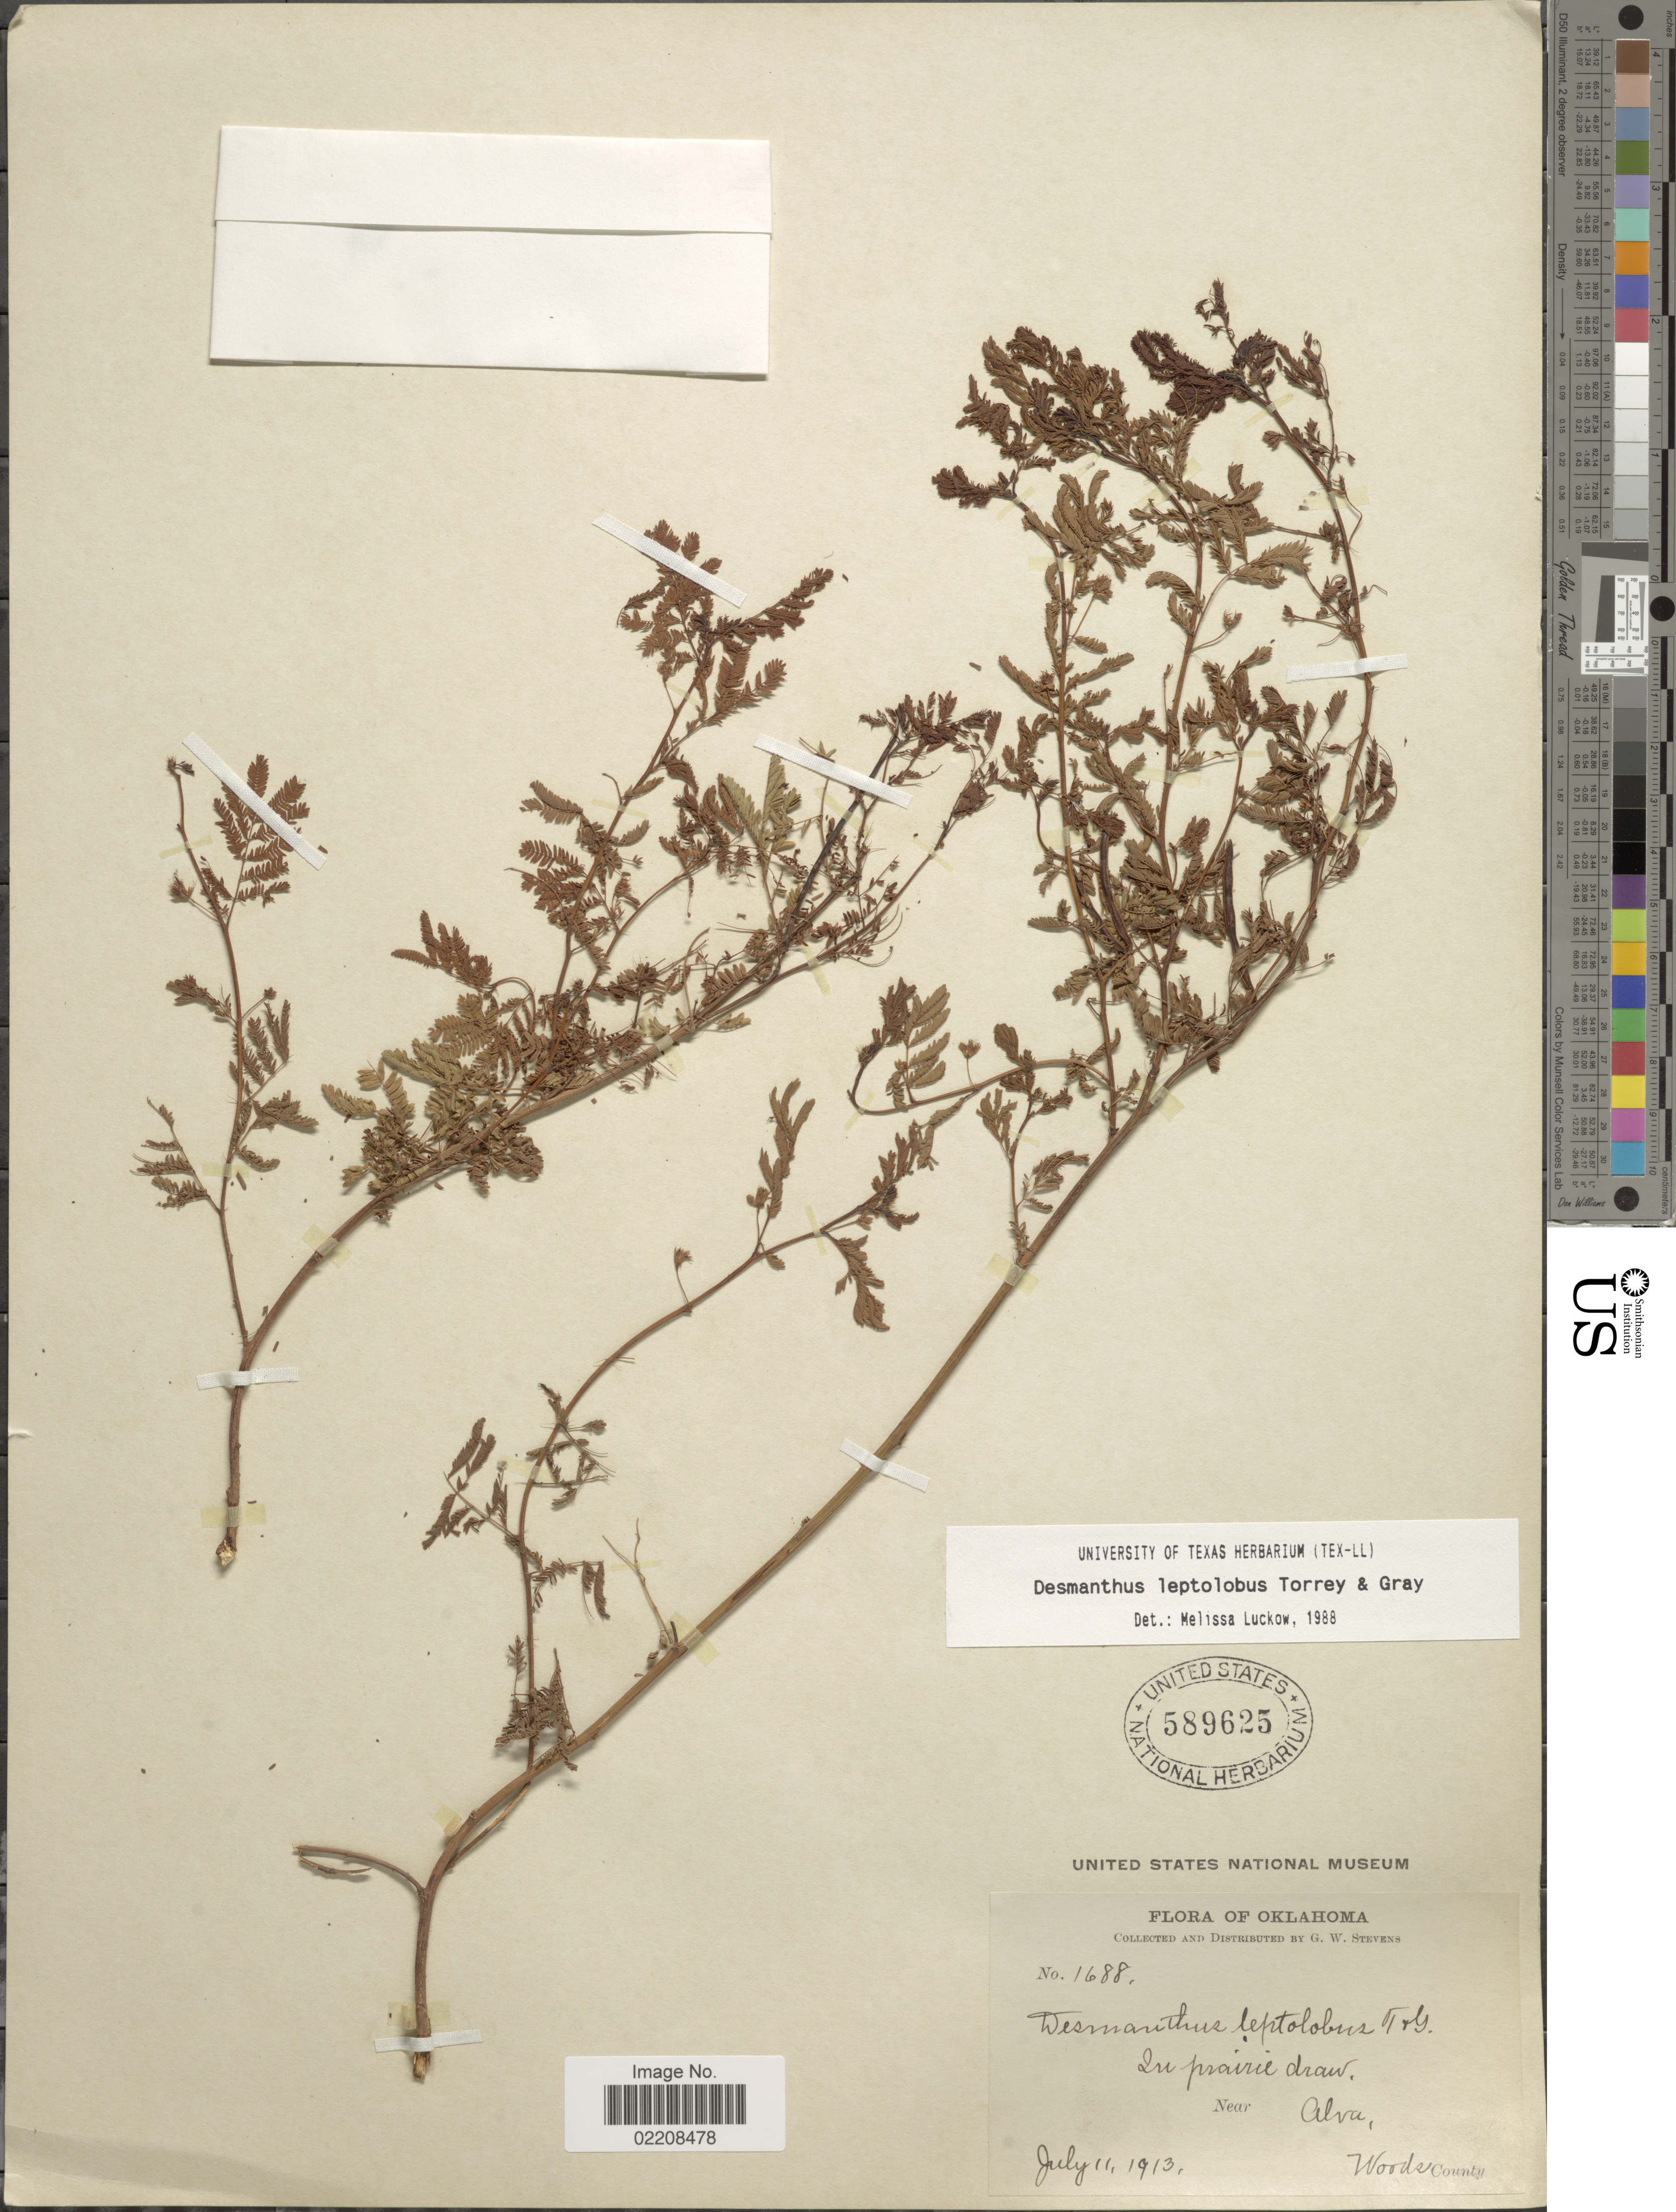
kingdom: Plantae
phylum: Tracheophyta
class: Magnoliopsida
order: Fabales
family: Fabaceae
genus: Desmanthus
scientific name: Desmanthus leptolobus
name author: Torr. & A. Gray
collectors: G. W. Stevens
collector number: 1688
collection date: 1913-07-11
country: United States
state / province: Oklahoma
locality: In prairie draw. Near Alva, Woods County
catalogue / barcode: US 589625